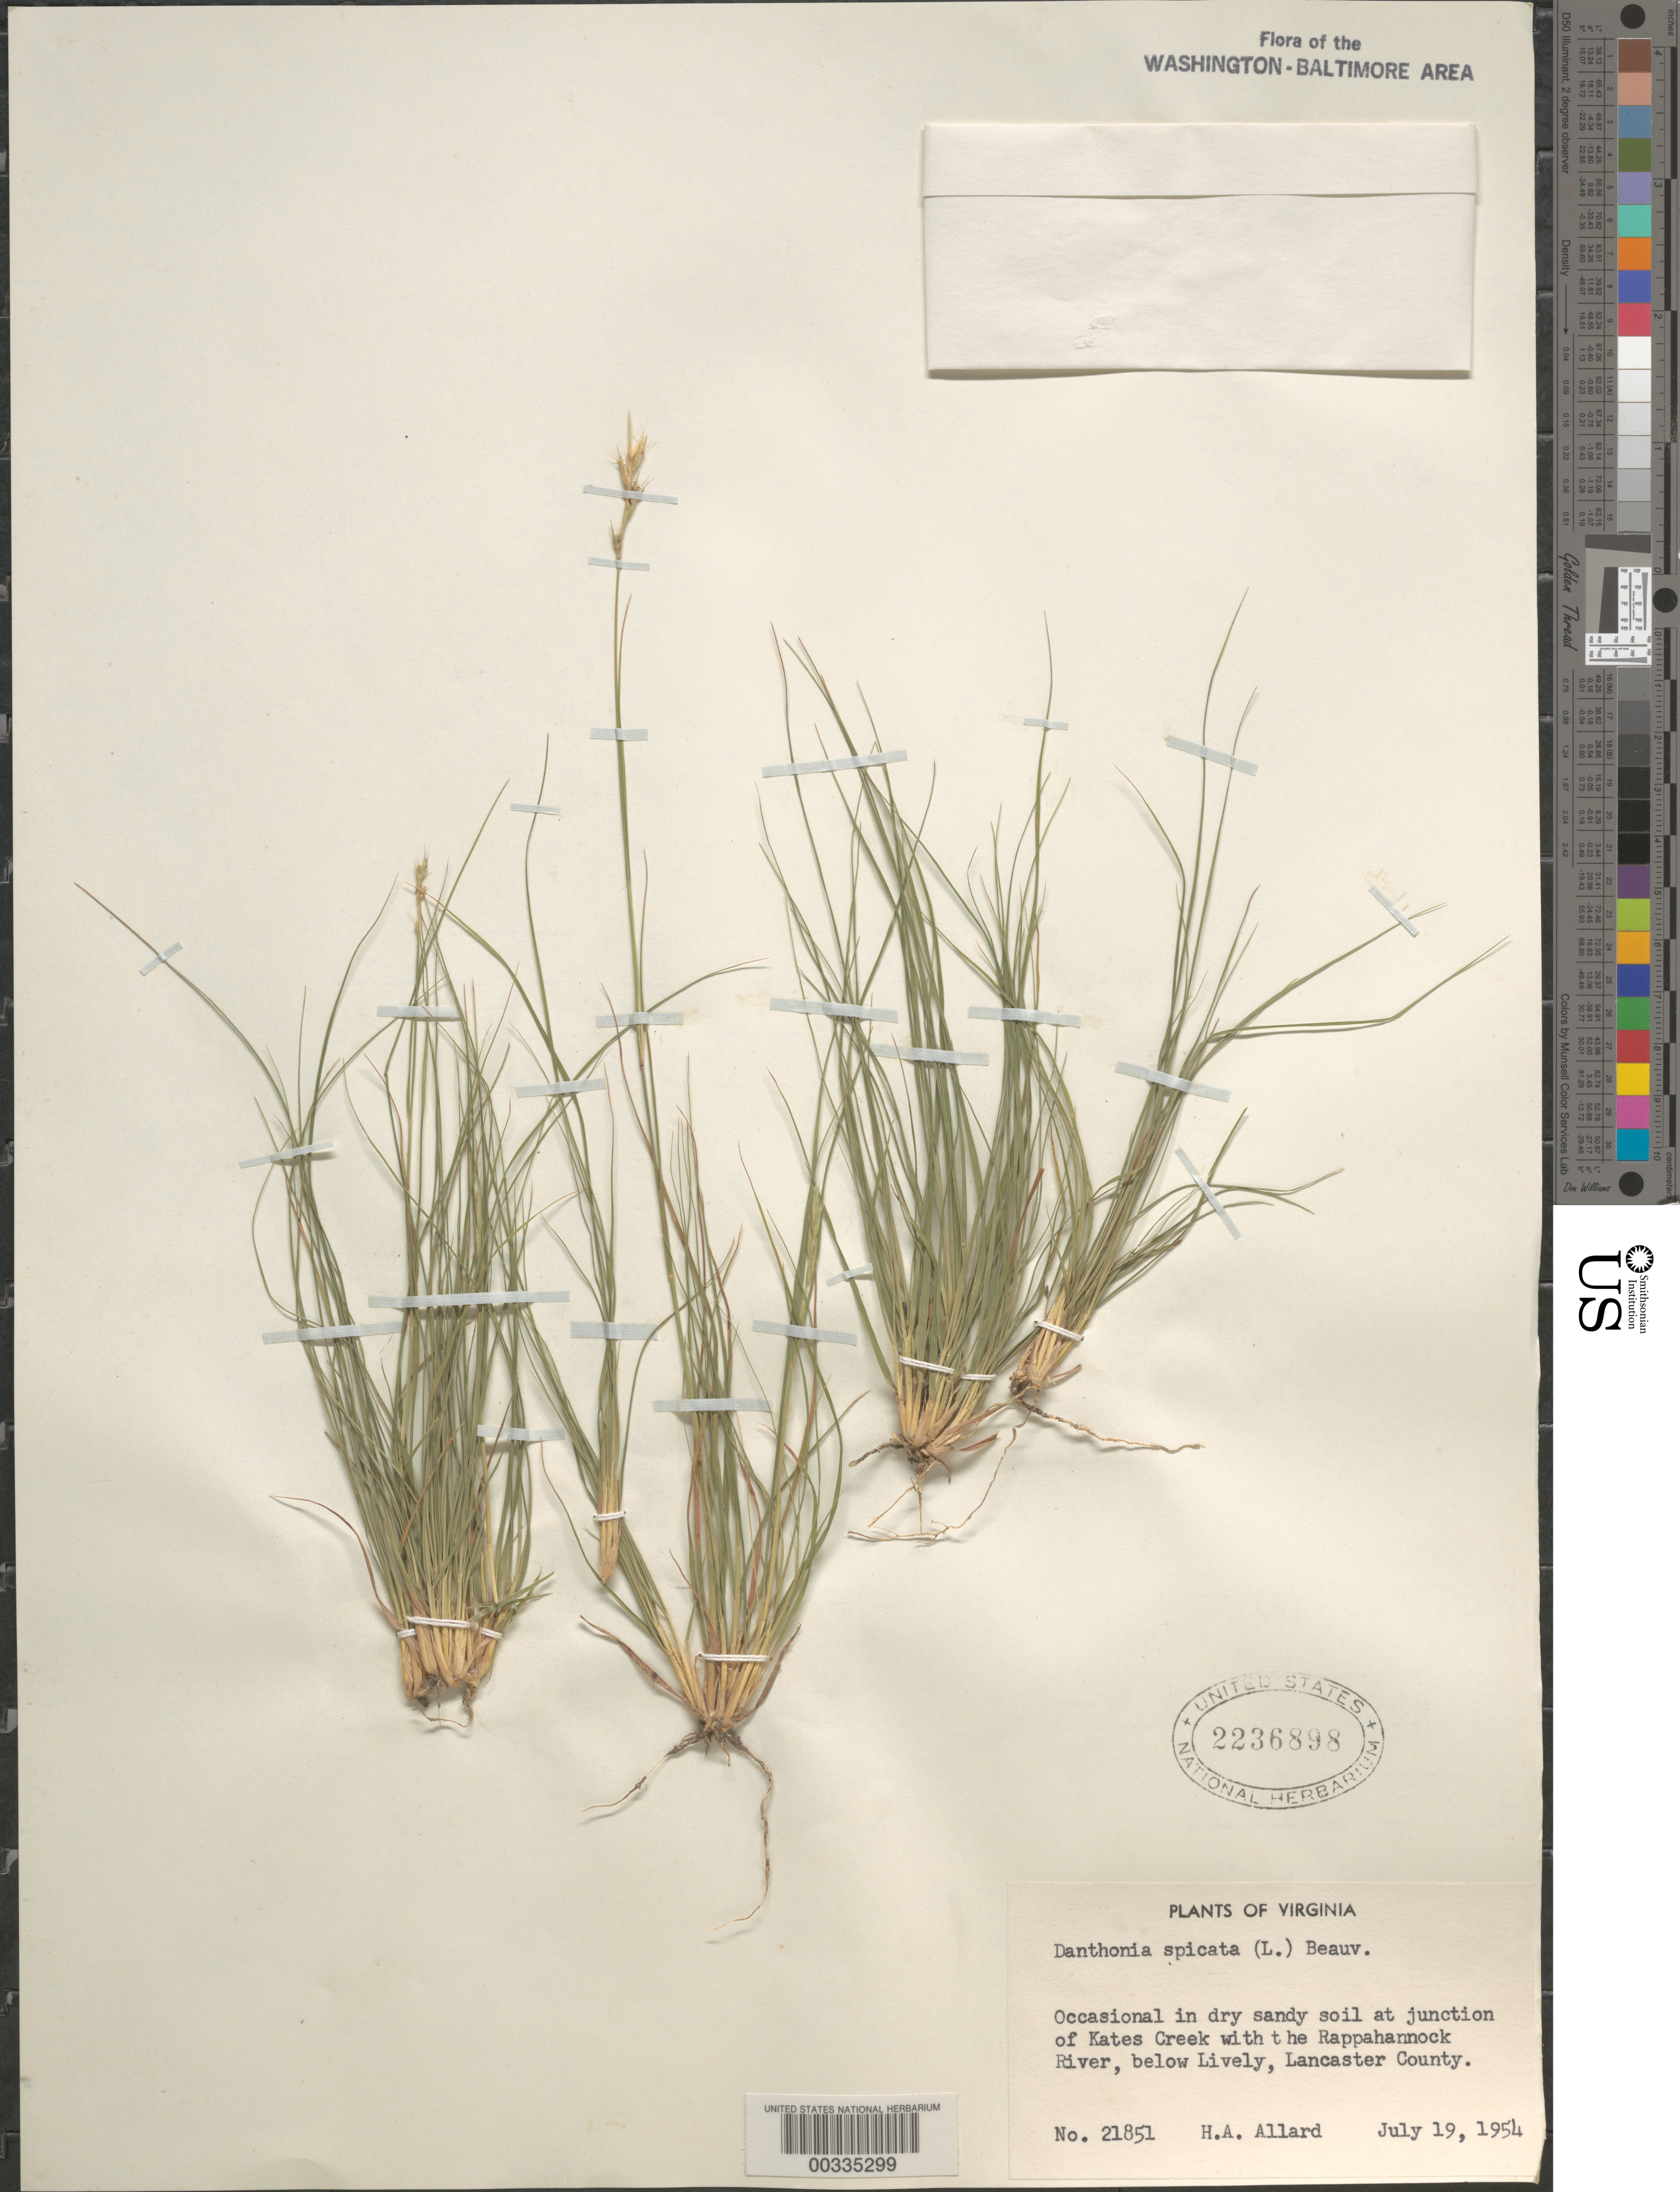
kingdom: Plantae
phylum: Tracheophyta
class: Liliopsida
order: Poales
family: Poaceae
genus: Danthonia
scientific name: Danthonia spicata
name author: (L.) P. Beauv. ex Roem. & Schult.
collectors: H. A. Allard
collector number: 21851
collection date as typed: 19 Jul 1954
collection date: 1954-07-19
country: United States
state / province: Virginia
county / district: Lancaster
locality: Junction of Kates Creek with the Rappahannock River, below Lively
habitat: Dry sandy soil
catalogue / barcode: US 2236898